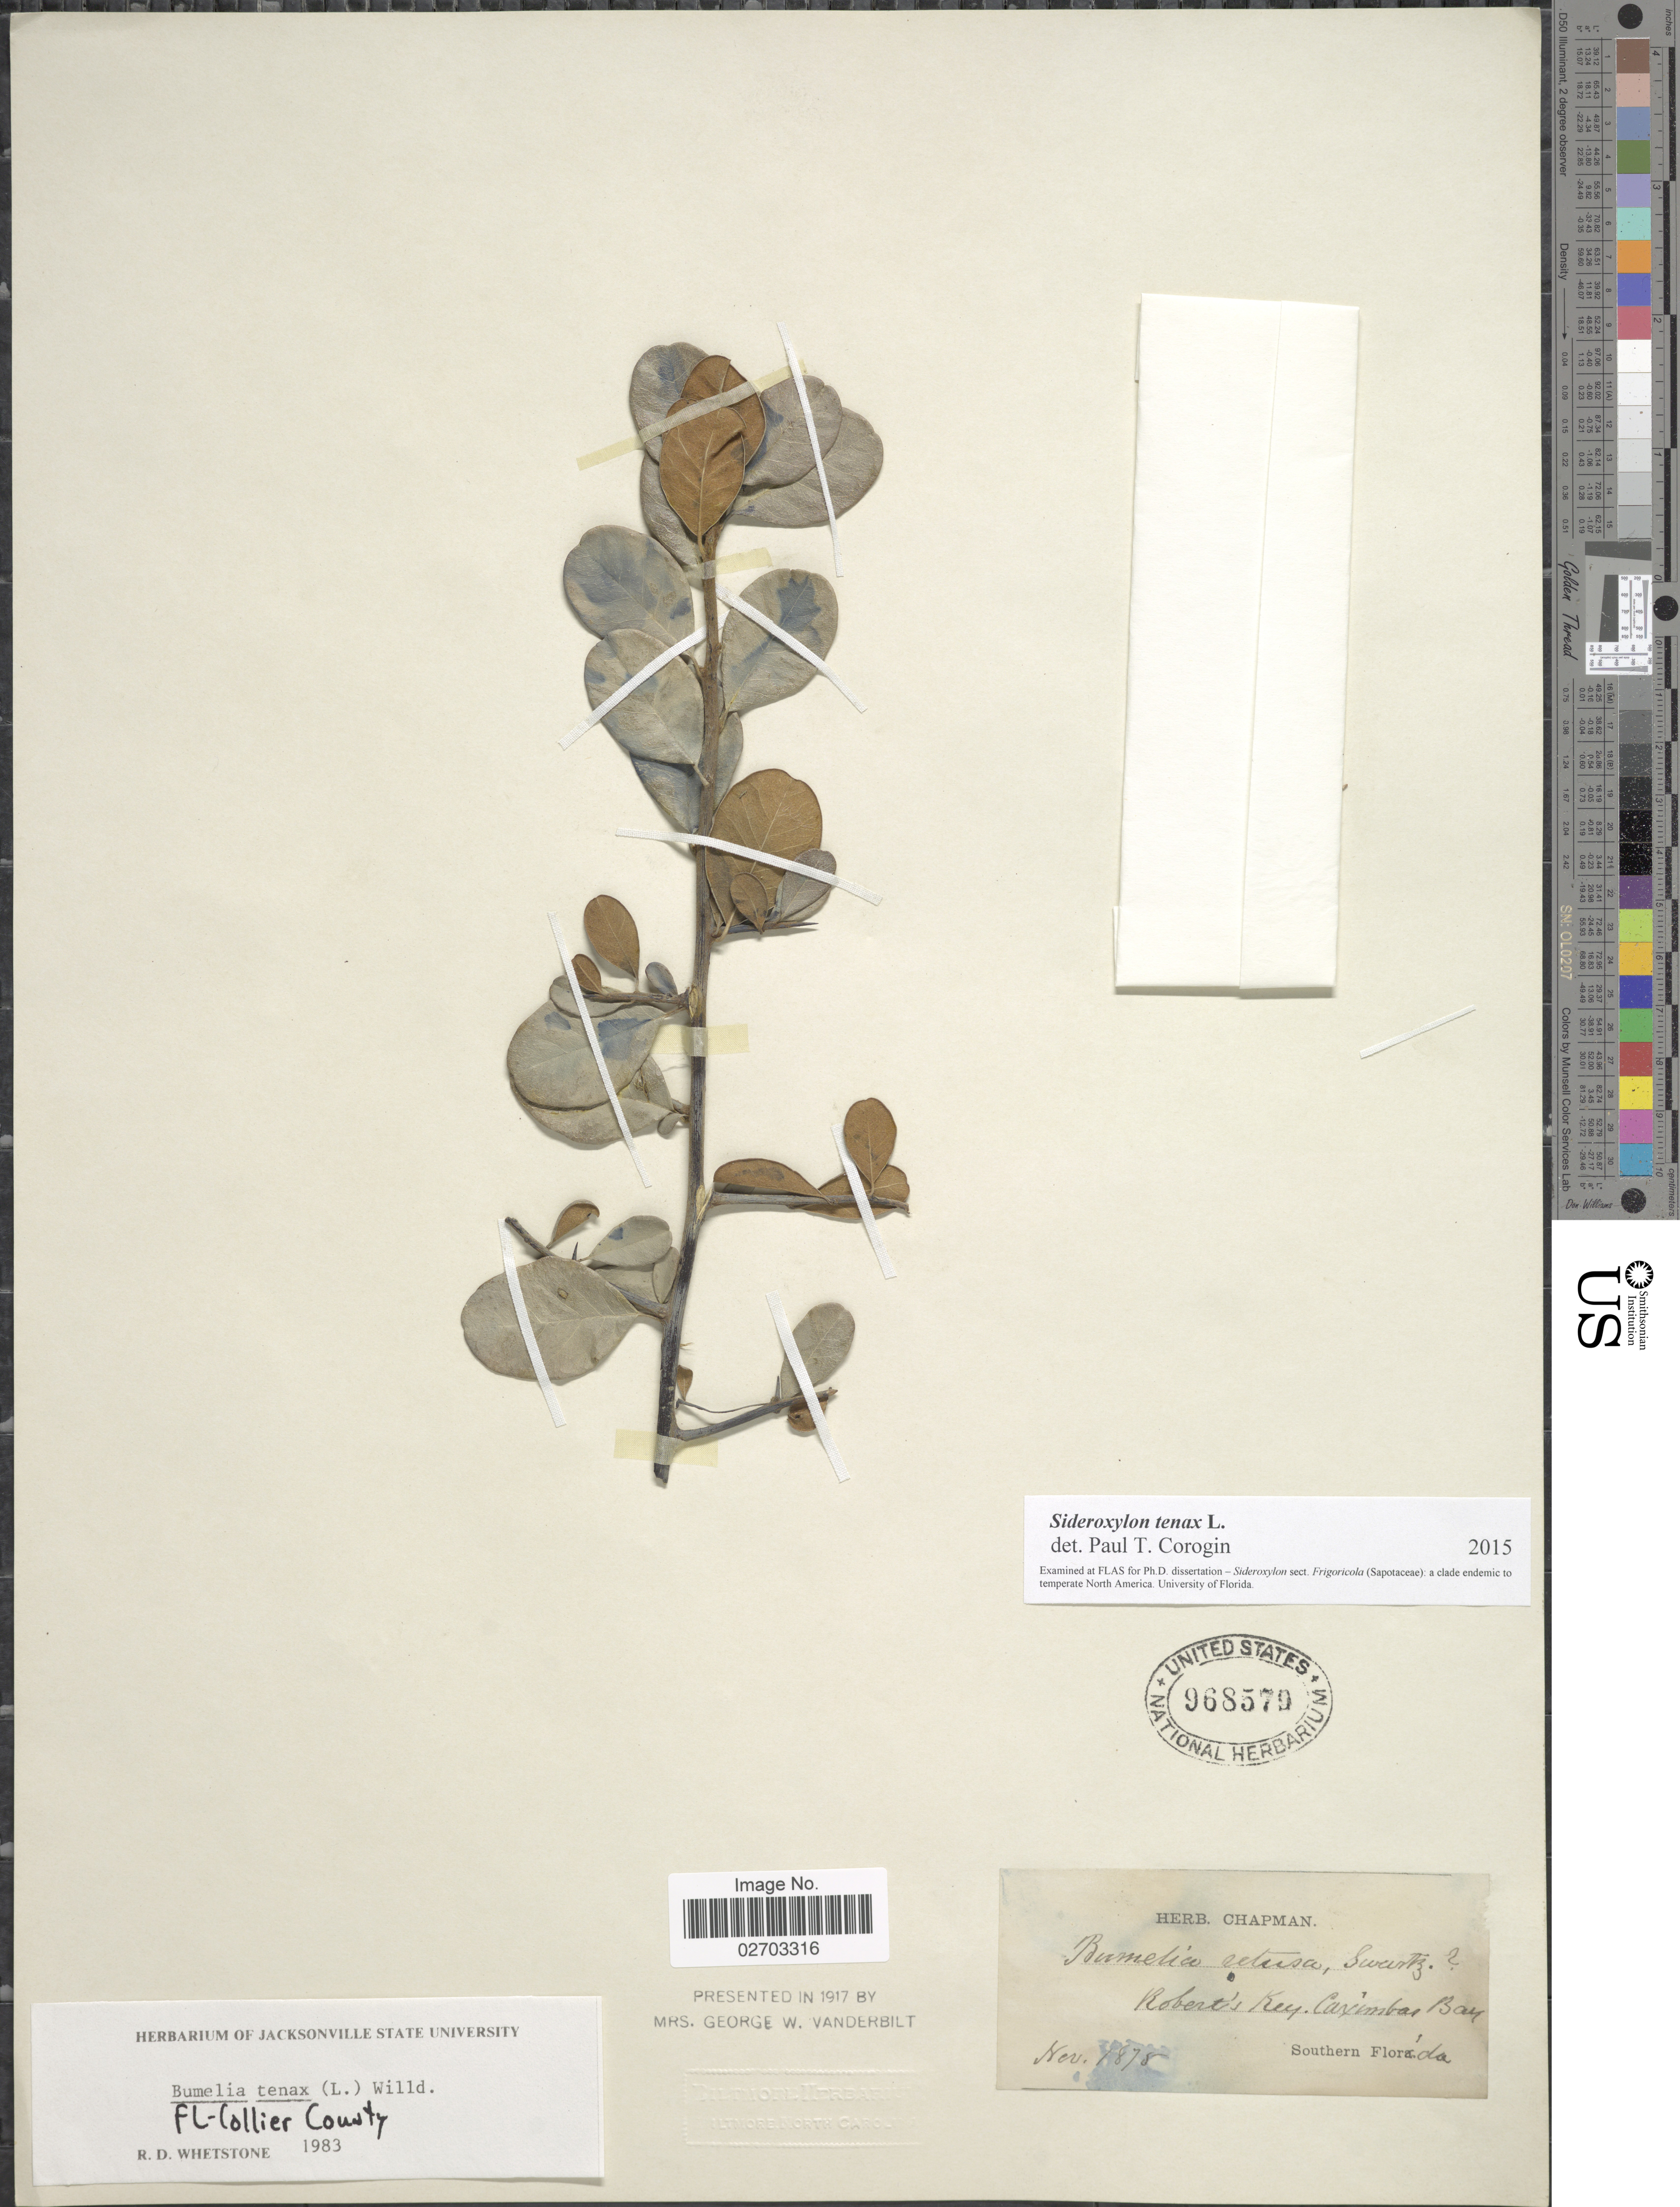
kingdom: Plantae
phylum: Tracheophyta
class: Magnoliopsida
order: Ericales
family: Sapotaceae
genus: Sideroxylon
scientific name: Sideroxylon tenax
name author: L.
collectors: ex herb. Chapman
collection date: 1878-11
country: United States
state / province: Florida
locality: Southern Florida, Robert's Key, Caximbas Bay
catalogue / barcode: US 968579